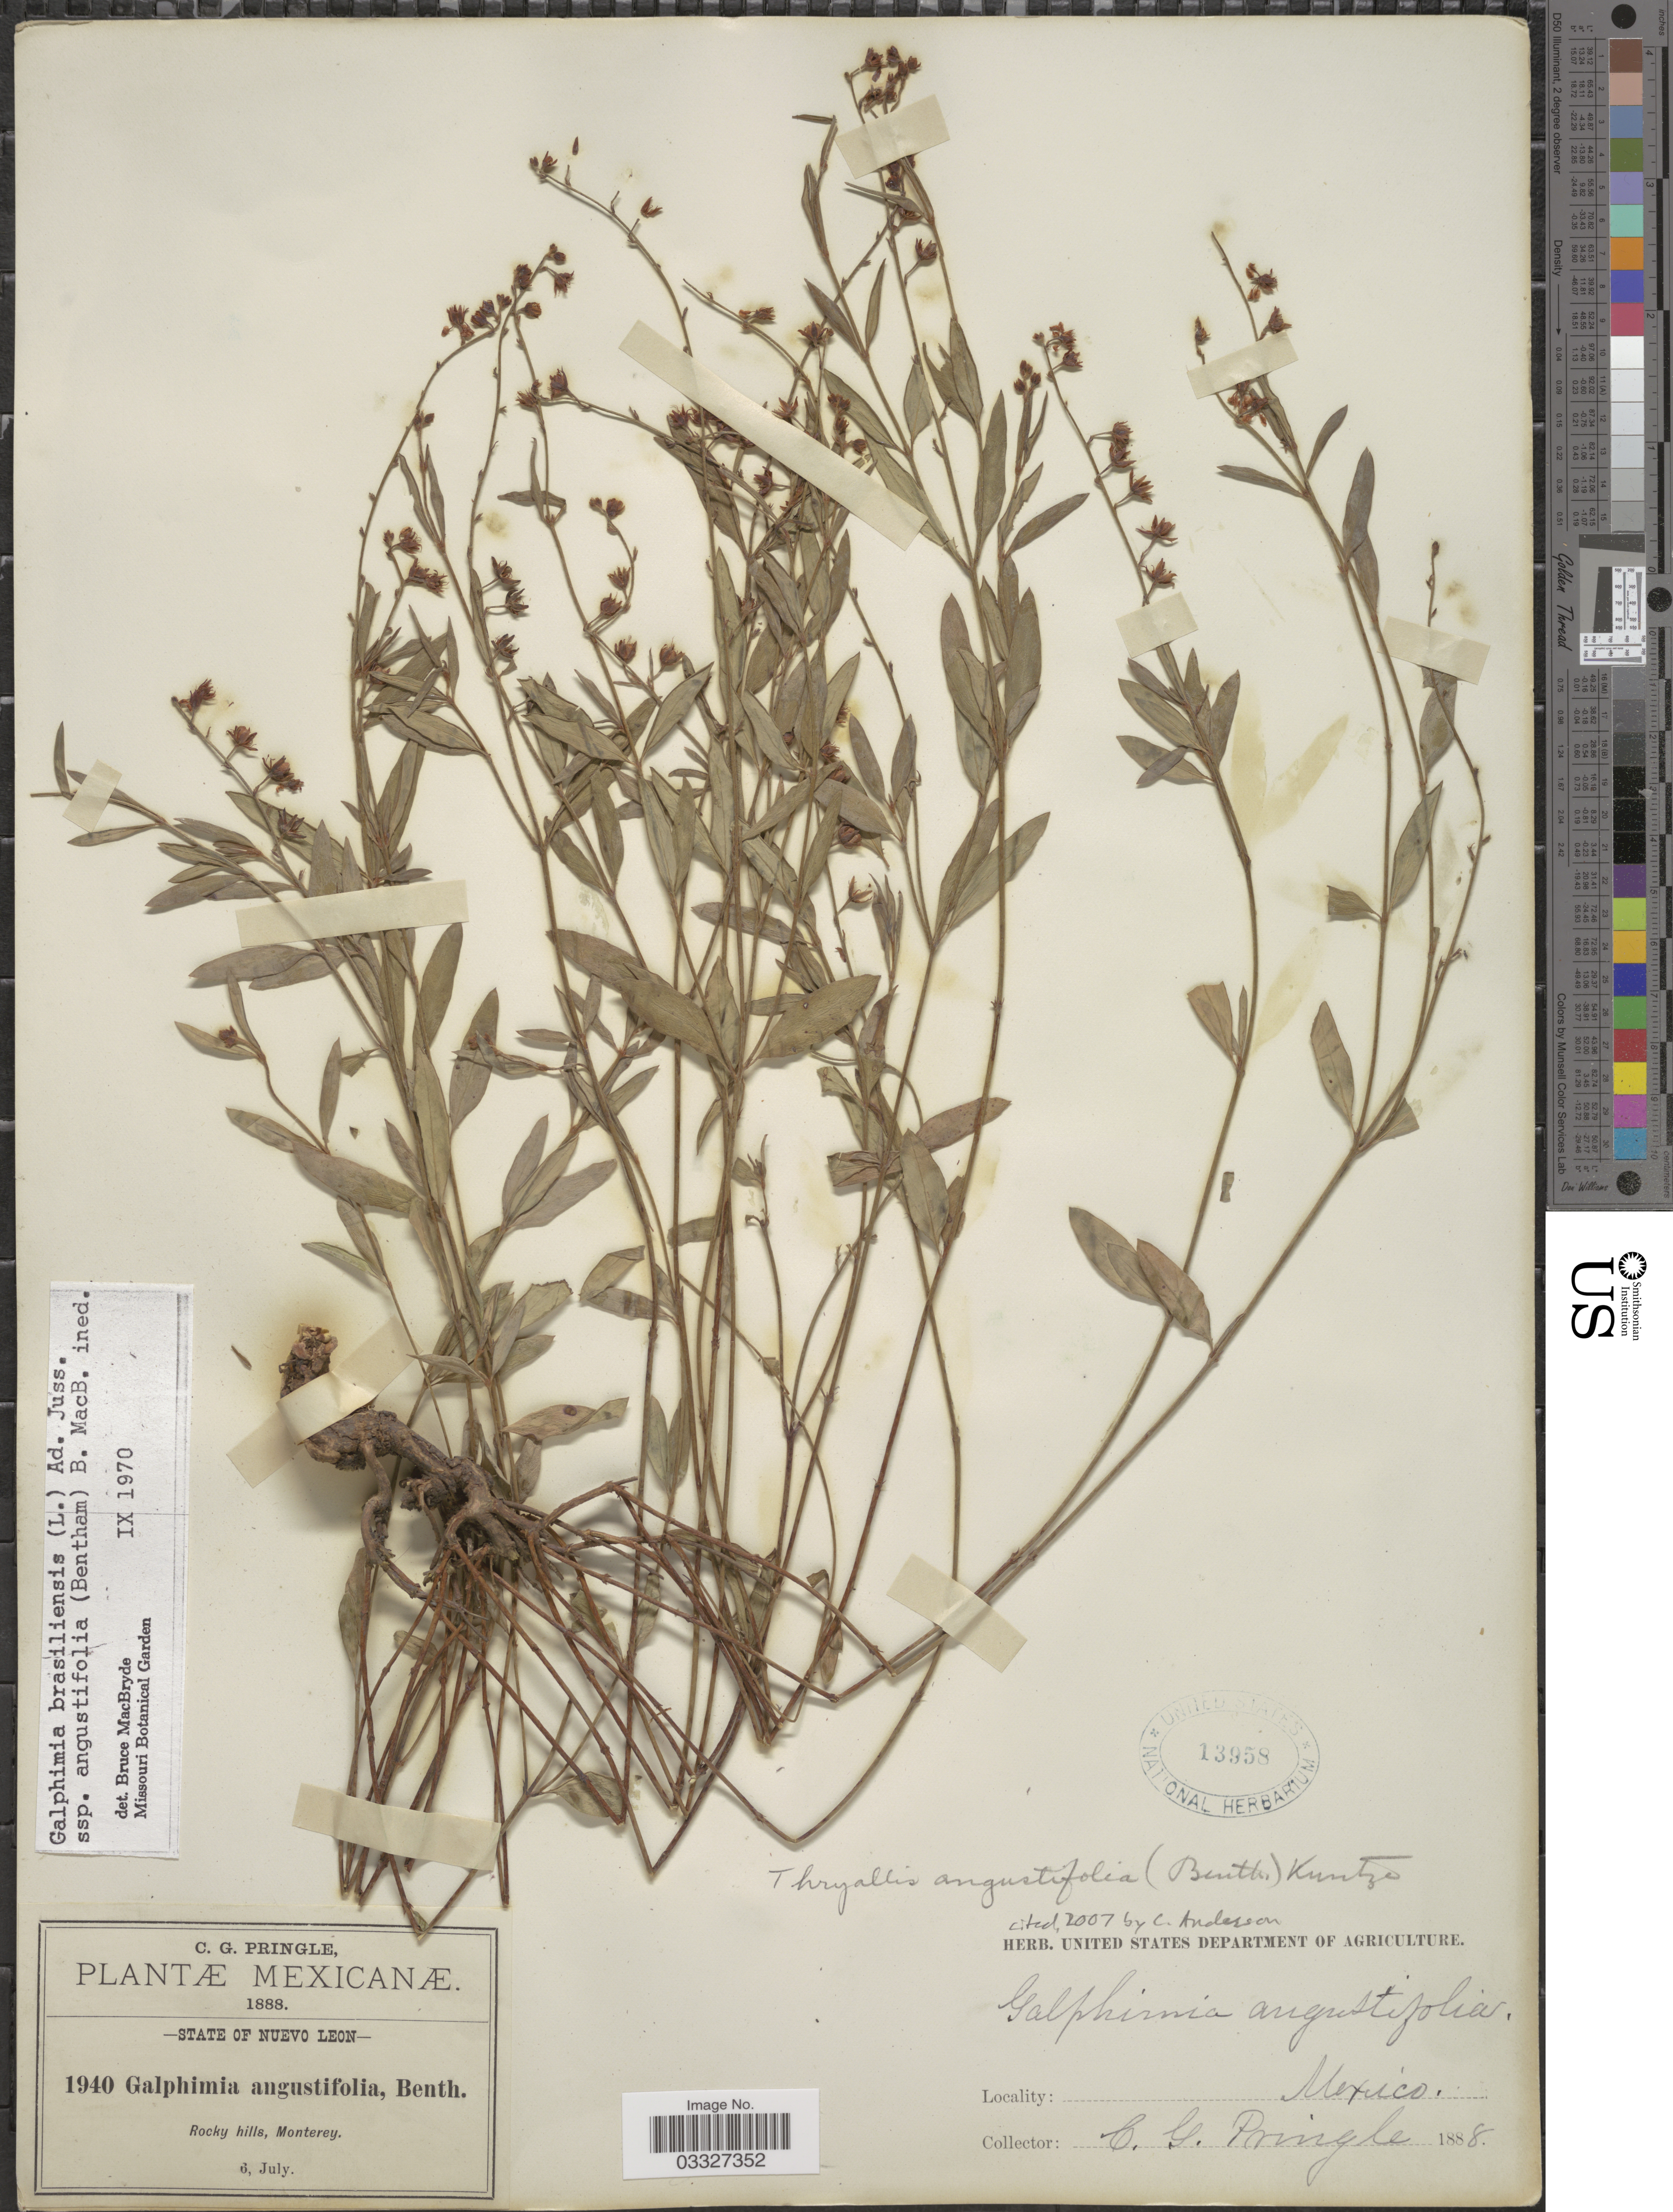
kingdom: Plantae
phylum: Tracheophyta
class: Magnoliopsida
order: Malpighiales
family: Malpighiaceae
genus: Galphimia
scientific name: Galphimia angustifolia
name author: Benth.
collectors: C. G. Pringle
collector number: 1940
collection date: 1888-07-06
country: Mexico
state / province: Nuevo León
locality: Rocky hills, Monterey.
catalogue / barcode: US 13958